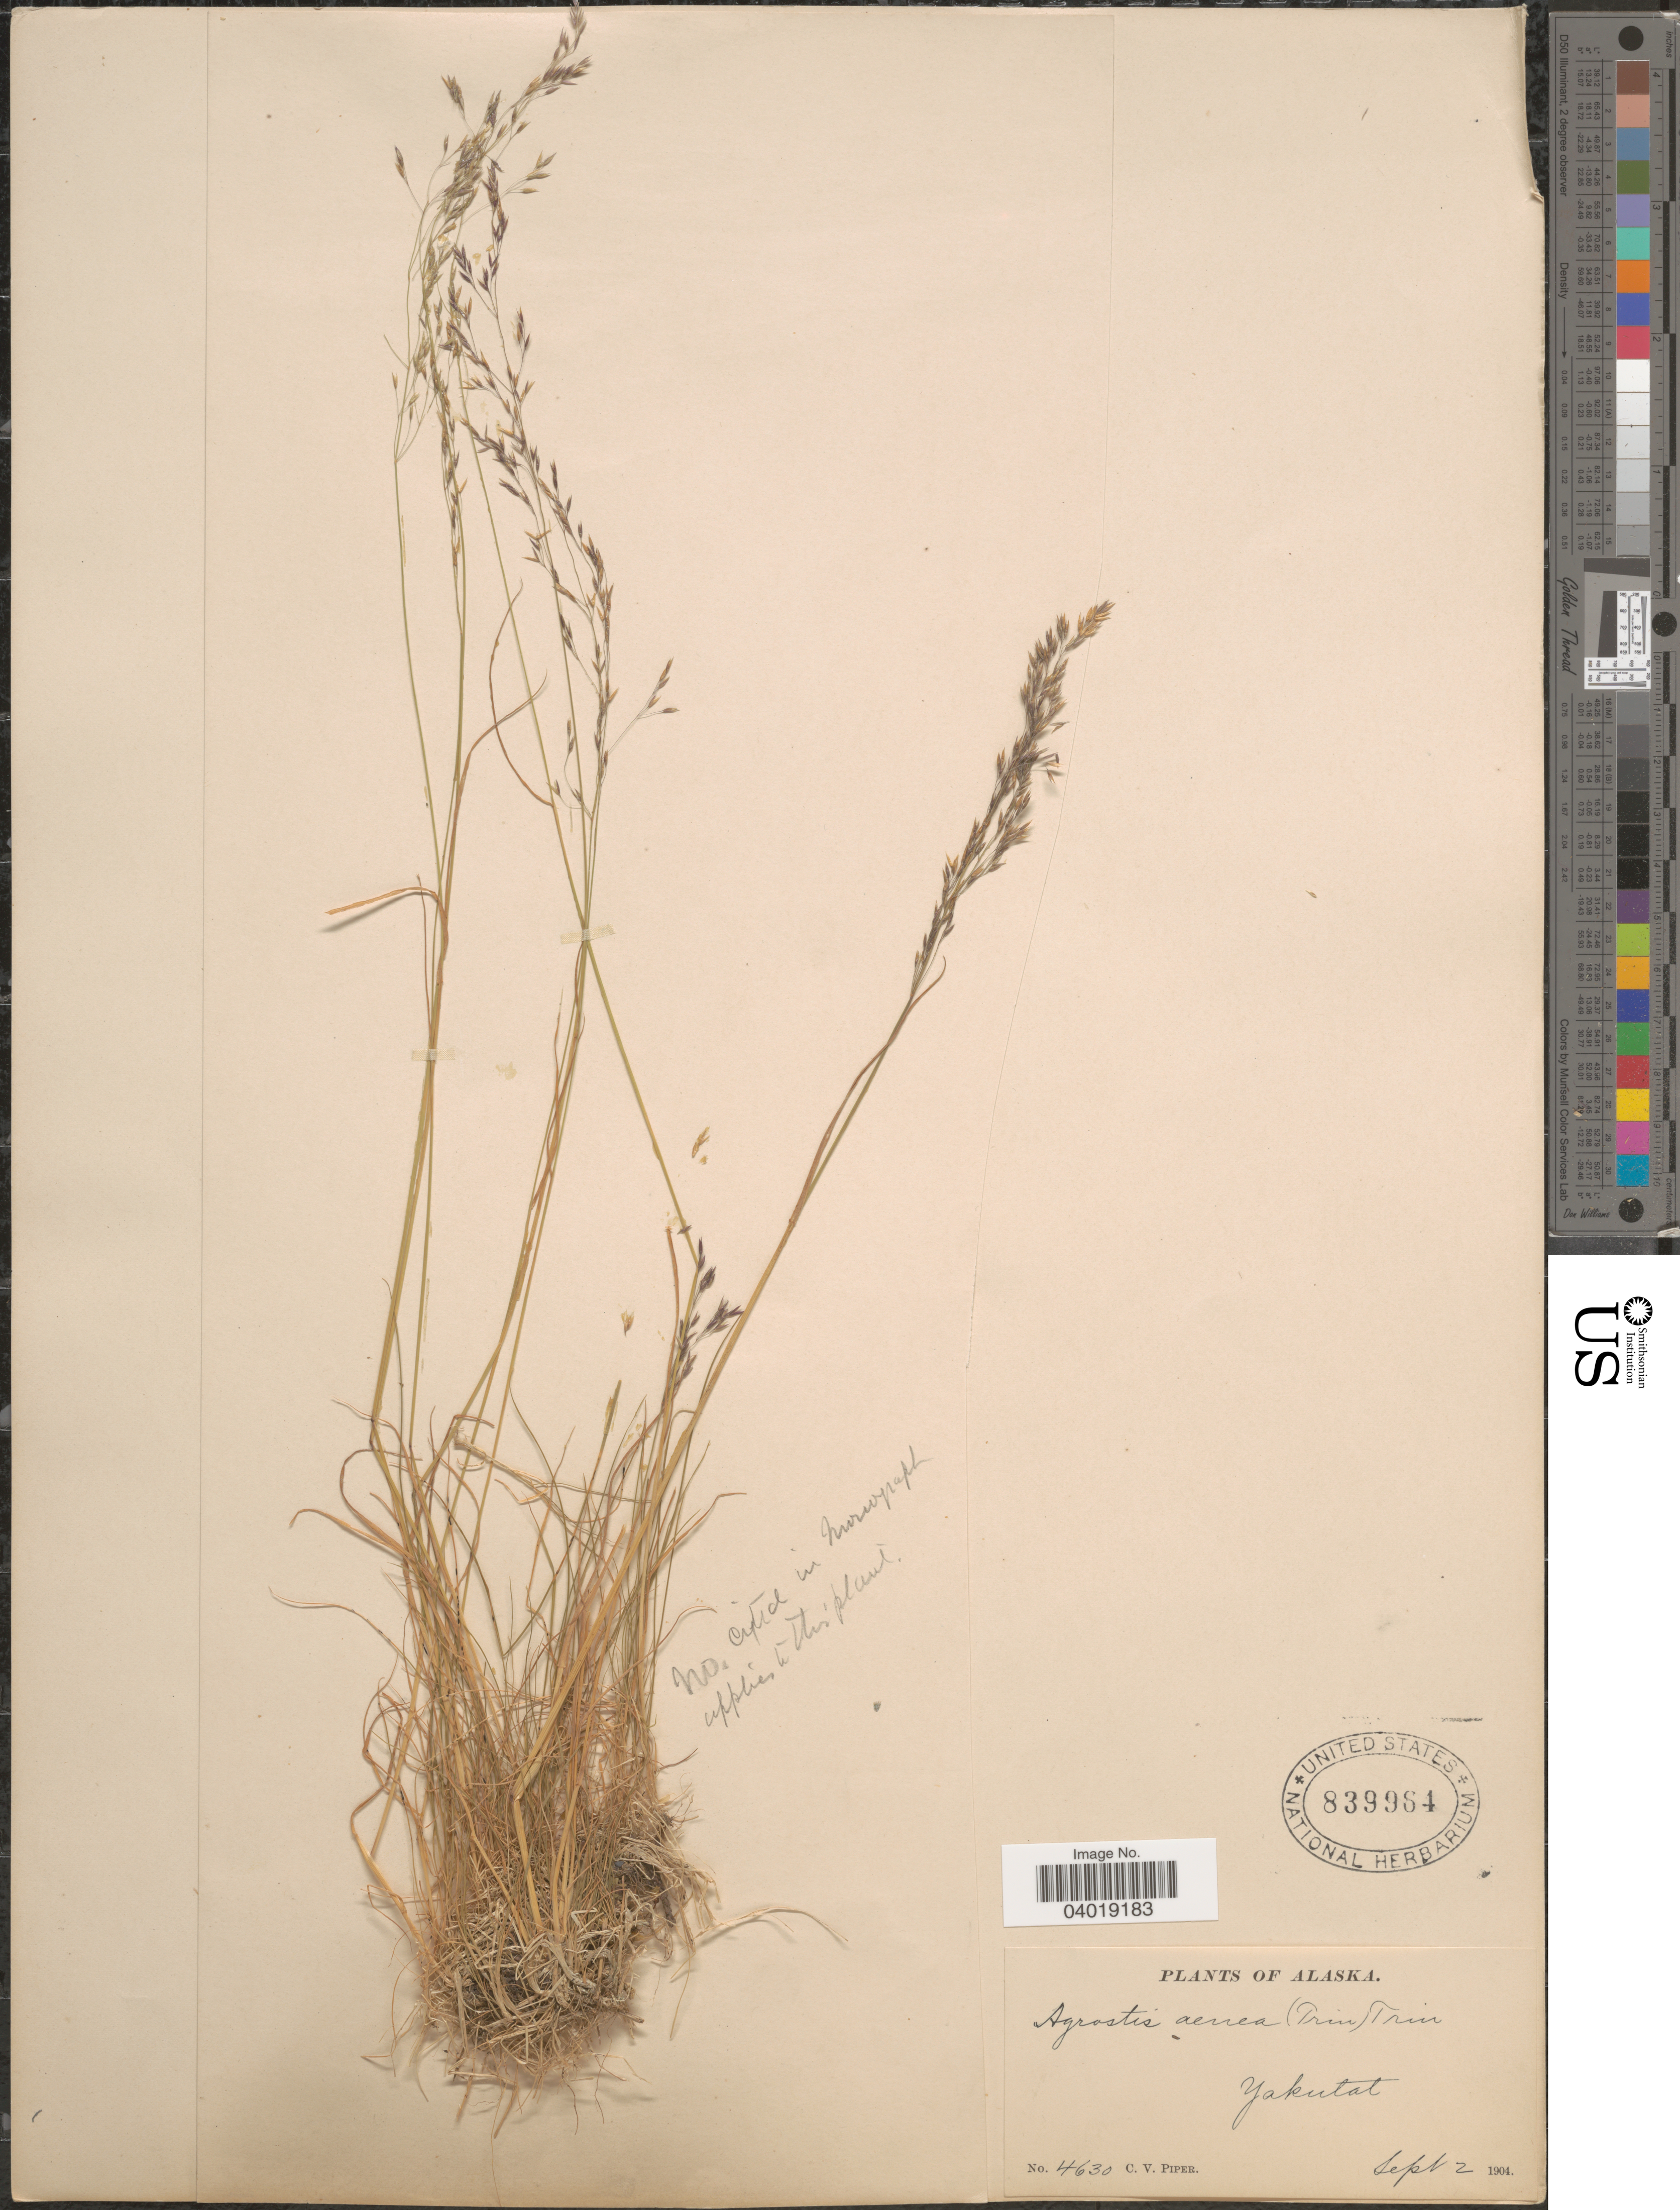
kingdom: Plantae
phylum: Tracheophyta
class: Liliopsida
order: Poales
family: Poaceae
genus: Agrostis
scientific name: Agrostis exarata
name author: Trin.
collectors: C. V. Piper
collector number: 4630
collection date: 1904-09-02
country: United States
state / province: Alaska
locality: Yakutat.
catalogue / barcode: US 839964